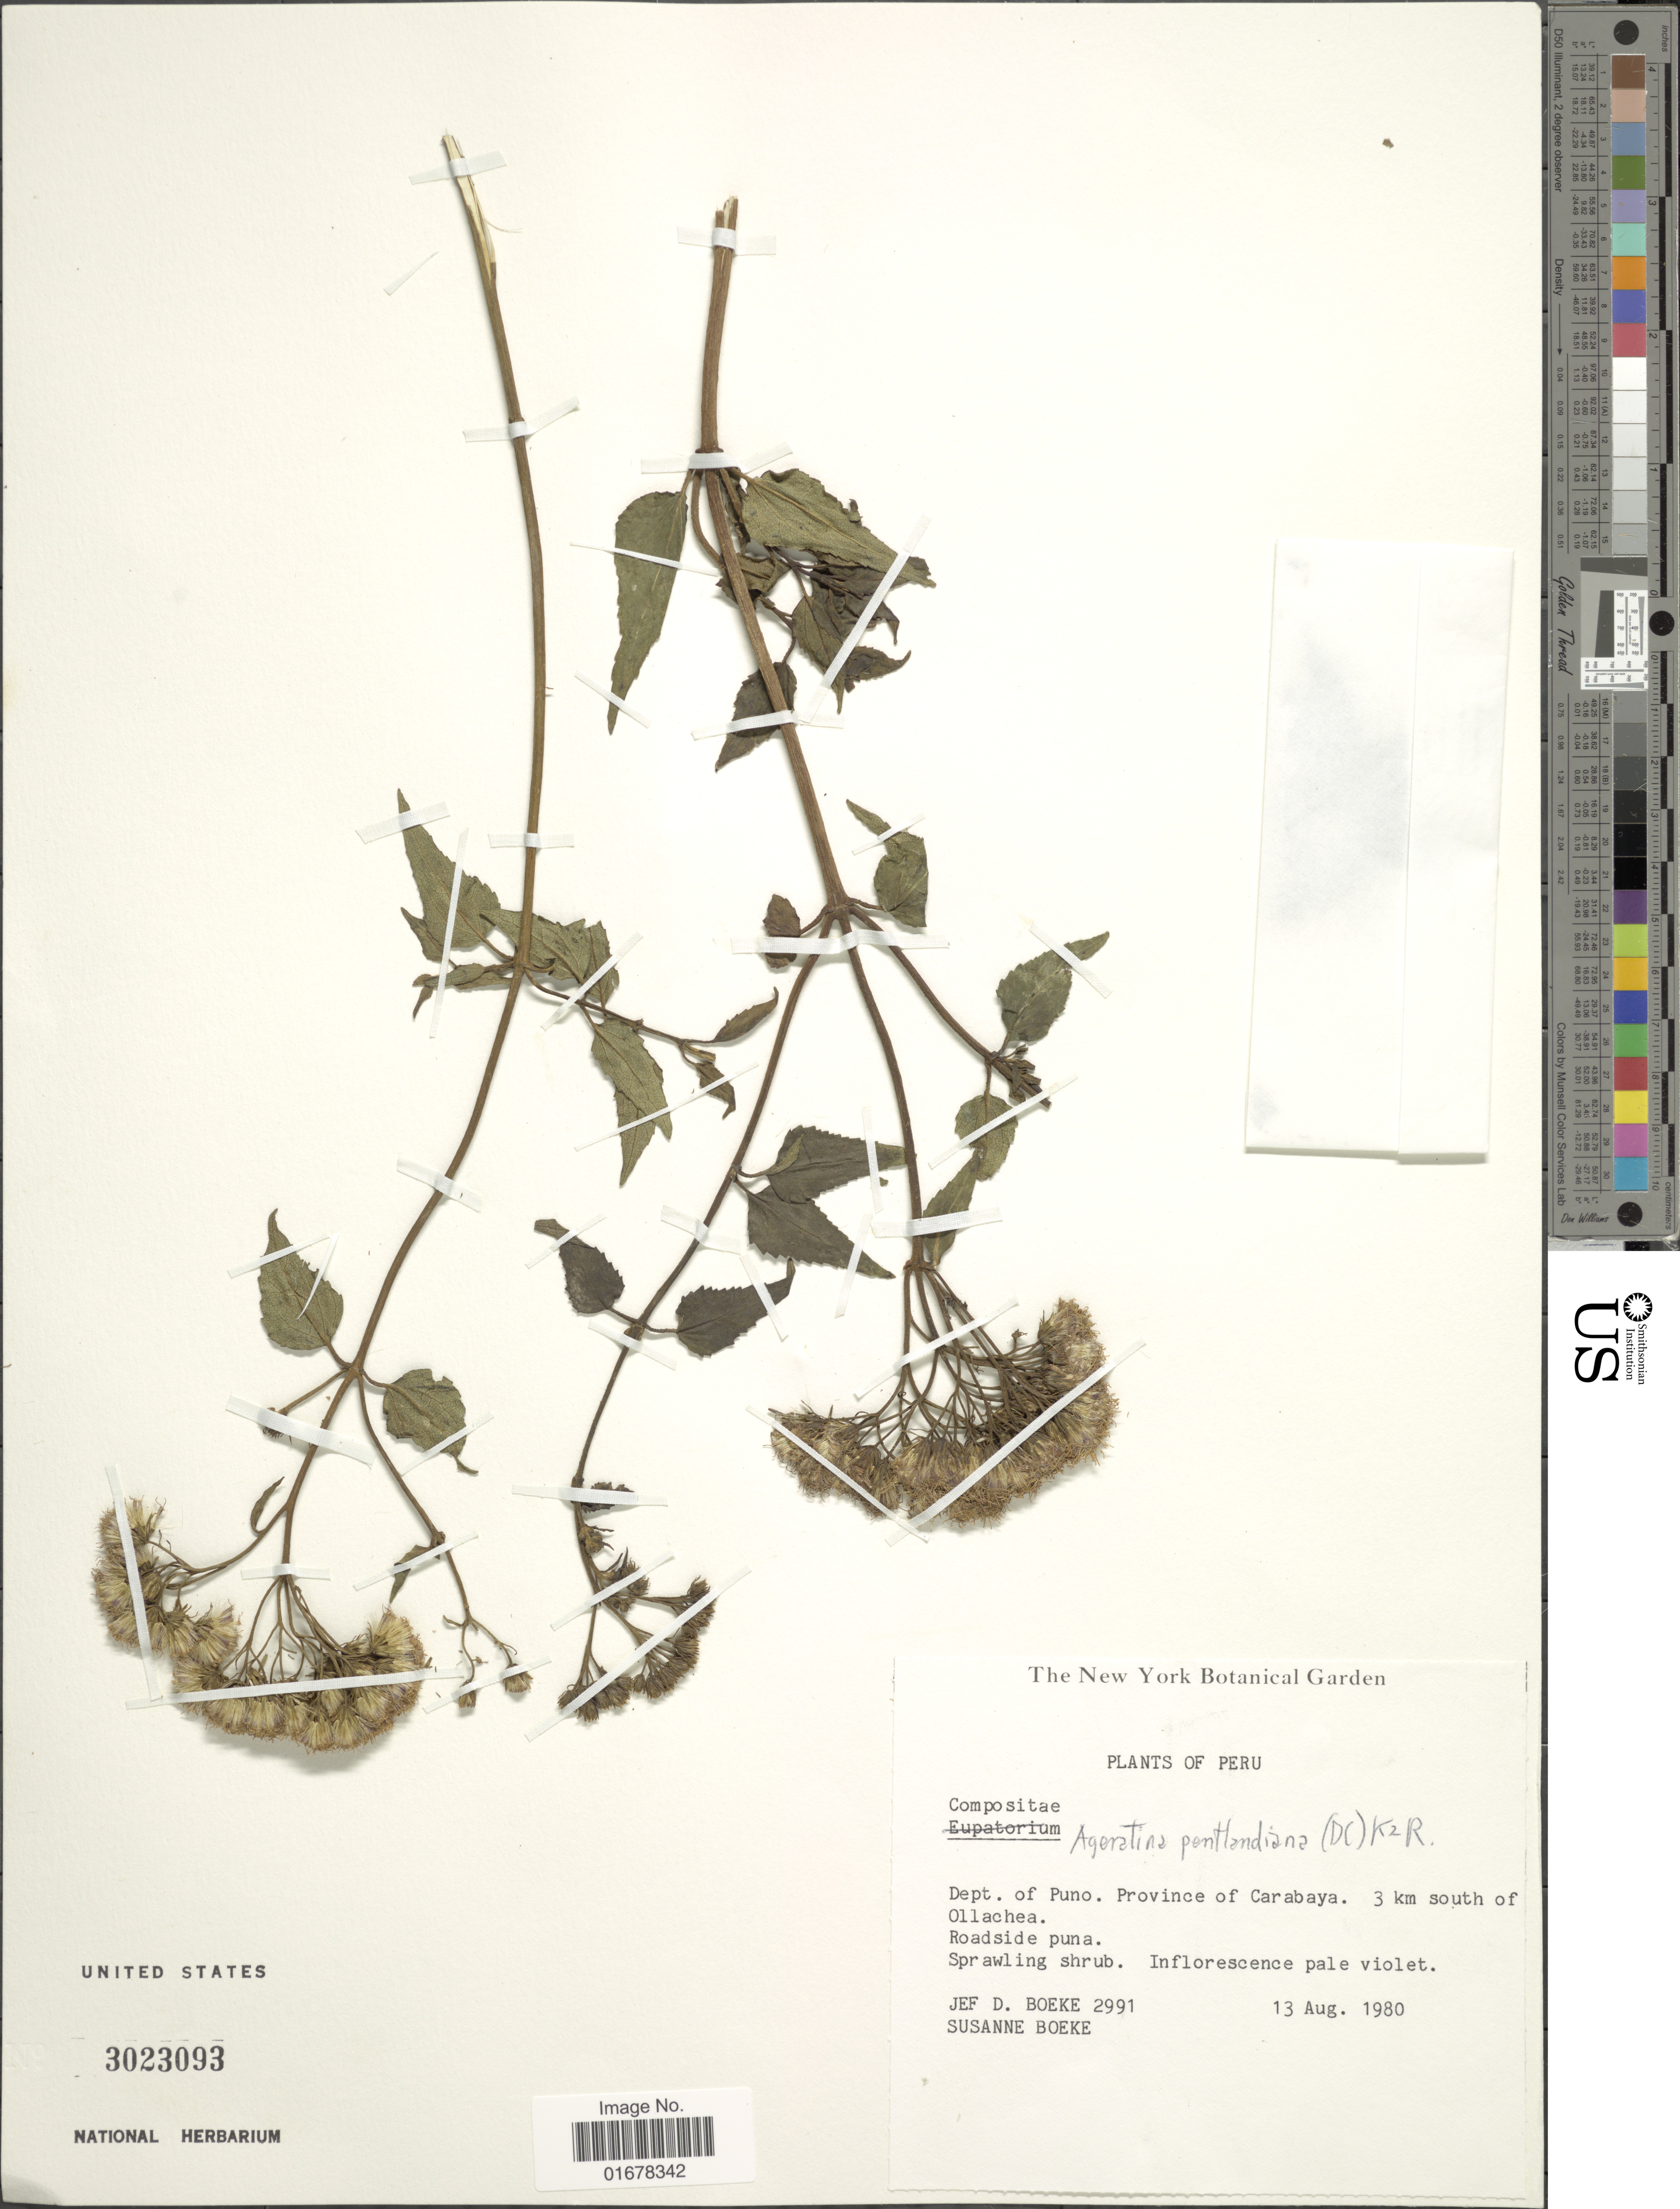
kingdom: Plantae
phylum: Tracheophyta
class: Magnoliopsida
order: Asterales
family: Asteraceae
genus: Ageratina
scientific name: Ageratina pentlandiana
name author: (DC.) R.M. King & H. Rob.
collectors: J. D. Boeke & S. Boeke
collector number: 2991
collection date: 1980-08-13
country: Peru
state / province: Puno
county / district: Carabaya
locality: Dept. of Puno, Province of Carabaya, 3 km south of Ollachea, Roadside puna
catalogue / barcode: US 3023093